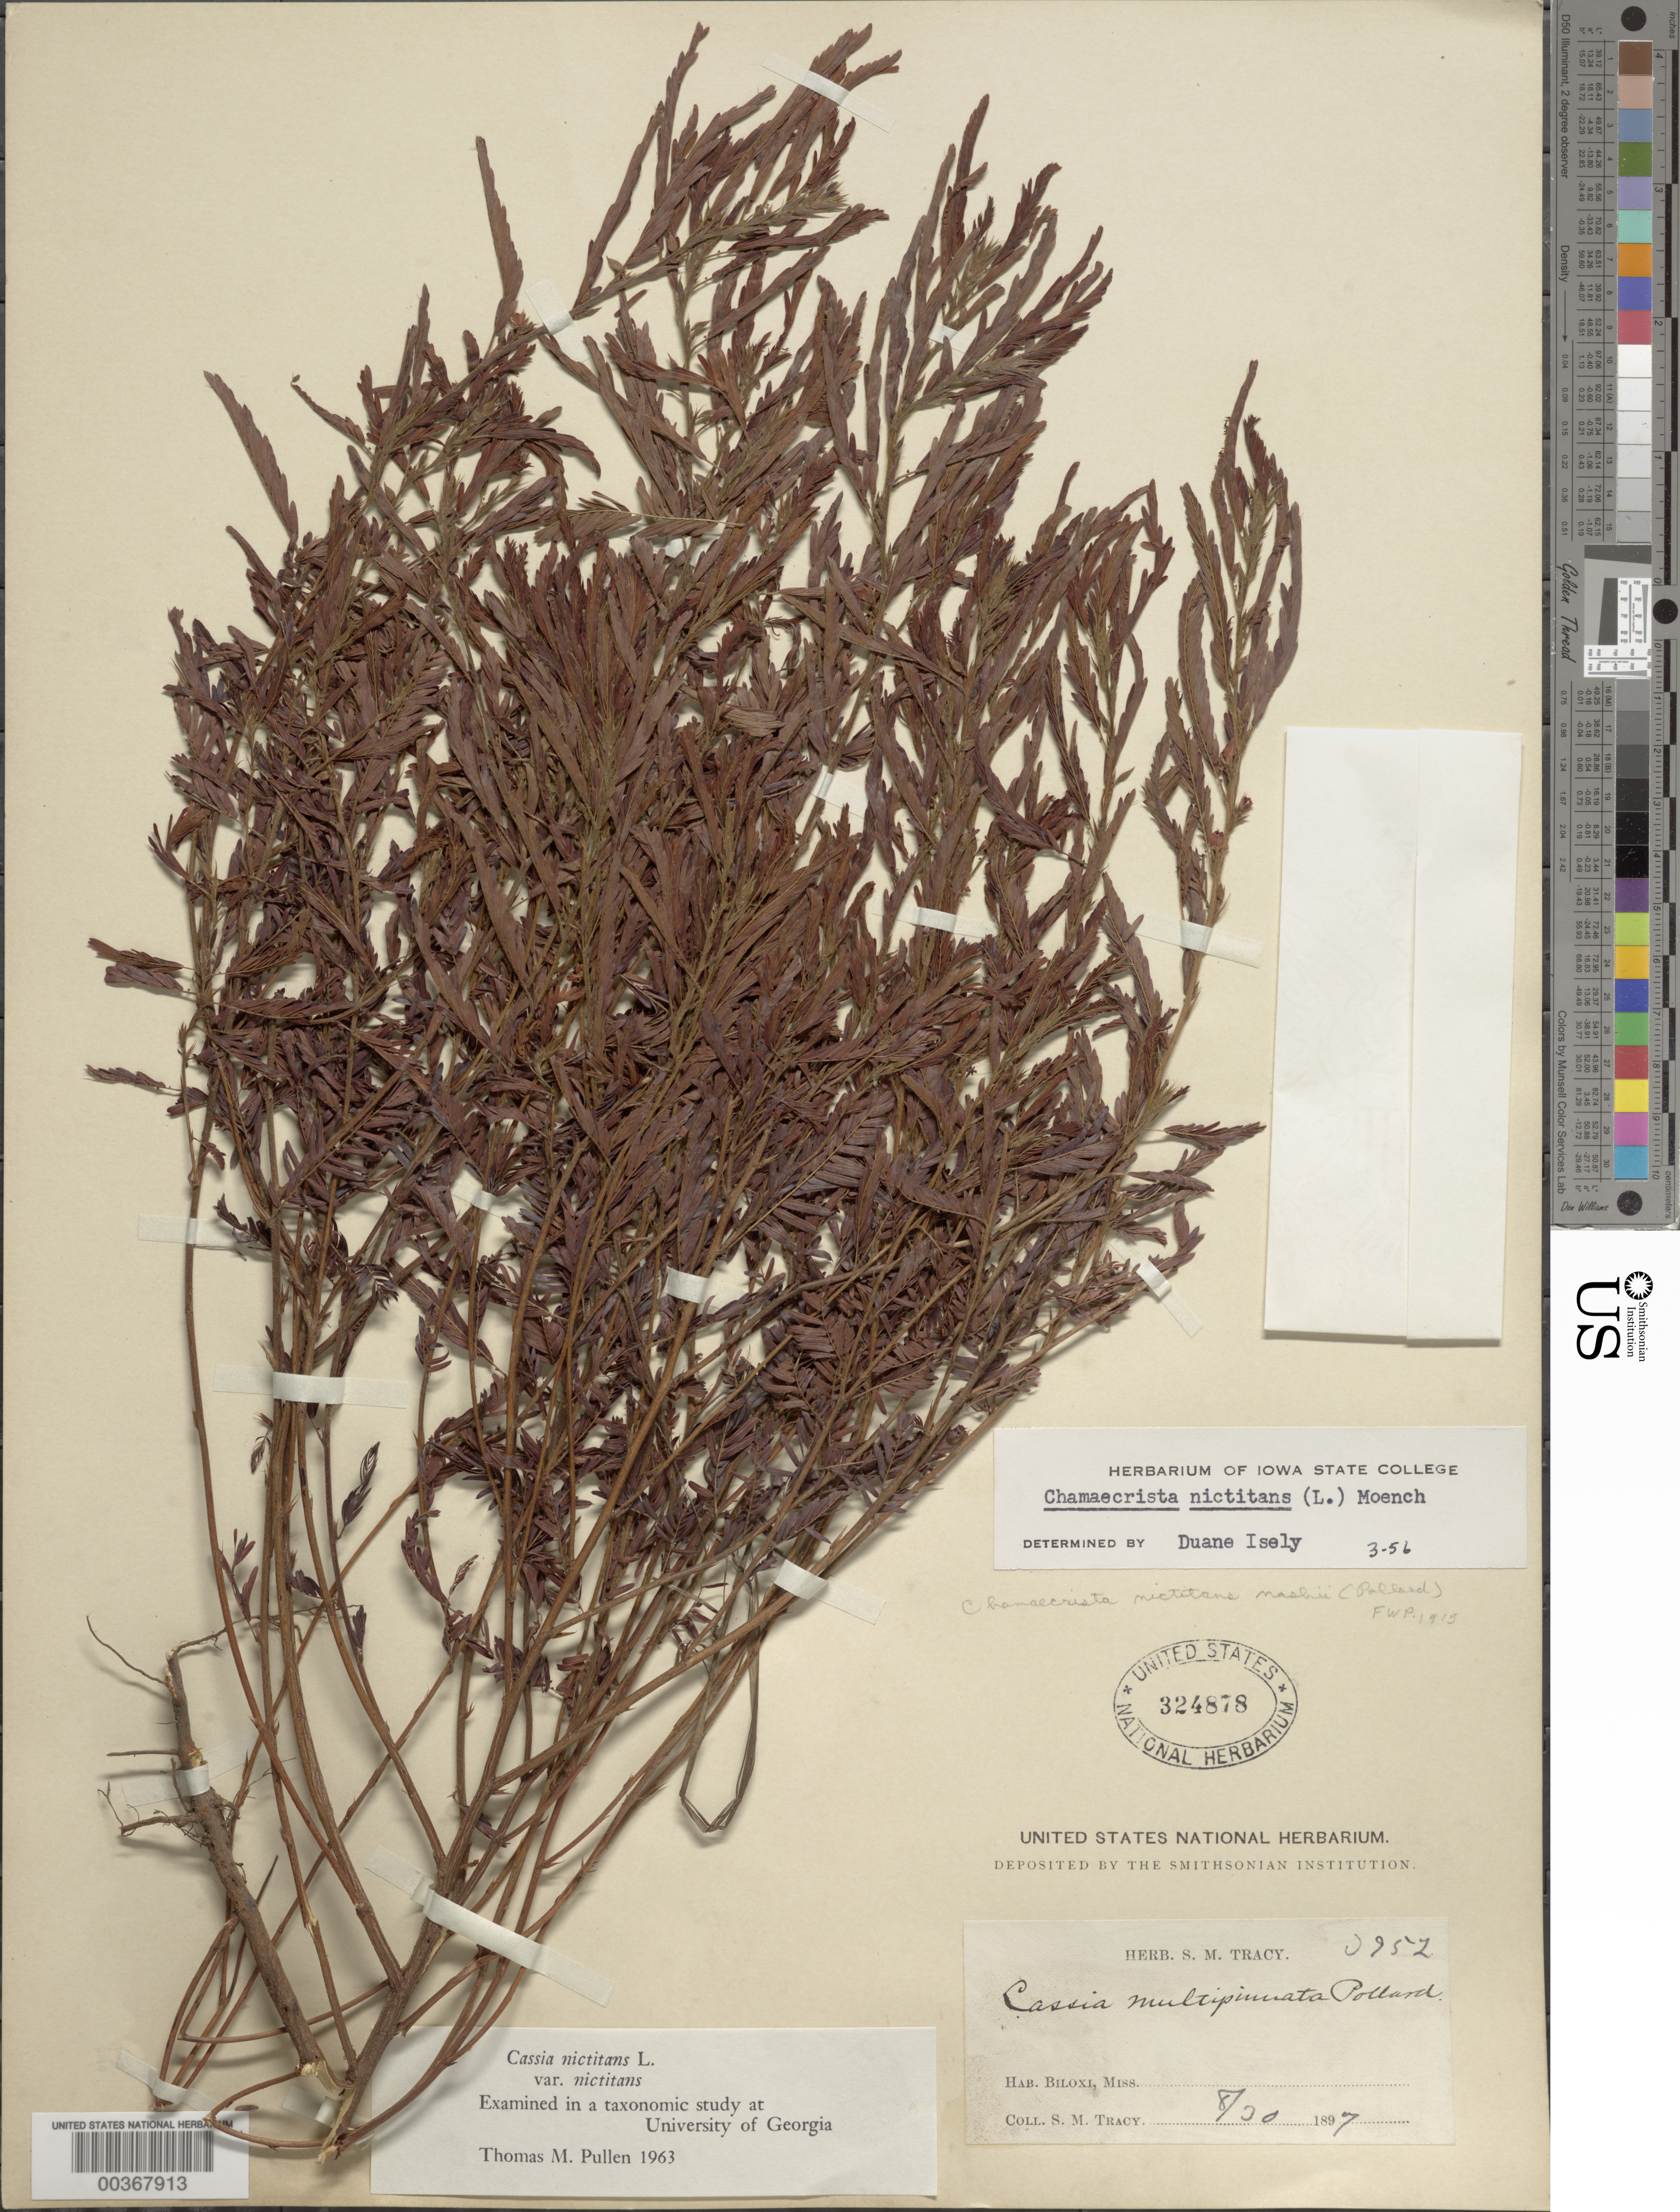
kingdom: Plantae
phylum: Tracheophyta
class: Magnoliopsida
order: Fabales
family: Fabaceae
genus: Chamaecrista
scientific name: Chamaecrista nictitans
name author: (L.) Moench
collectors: S. M. Tracy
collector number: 3952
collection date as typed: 30 Aug 1897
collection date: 1897-08-30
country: United States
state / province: Mississippi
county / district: Harrison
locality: Biloxi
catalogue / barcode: US 324878